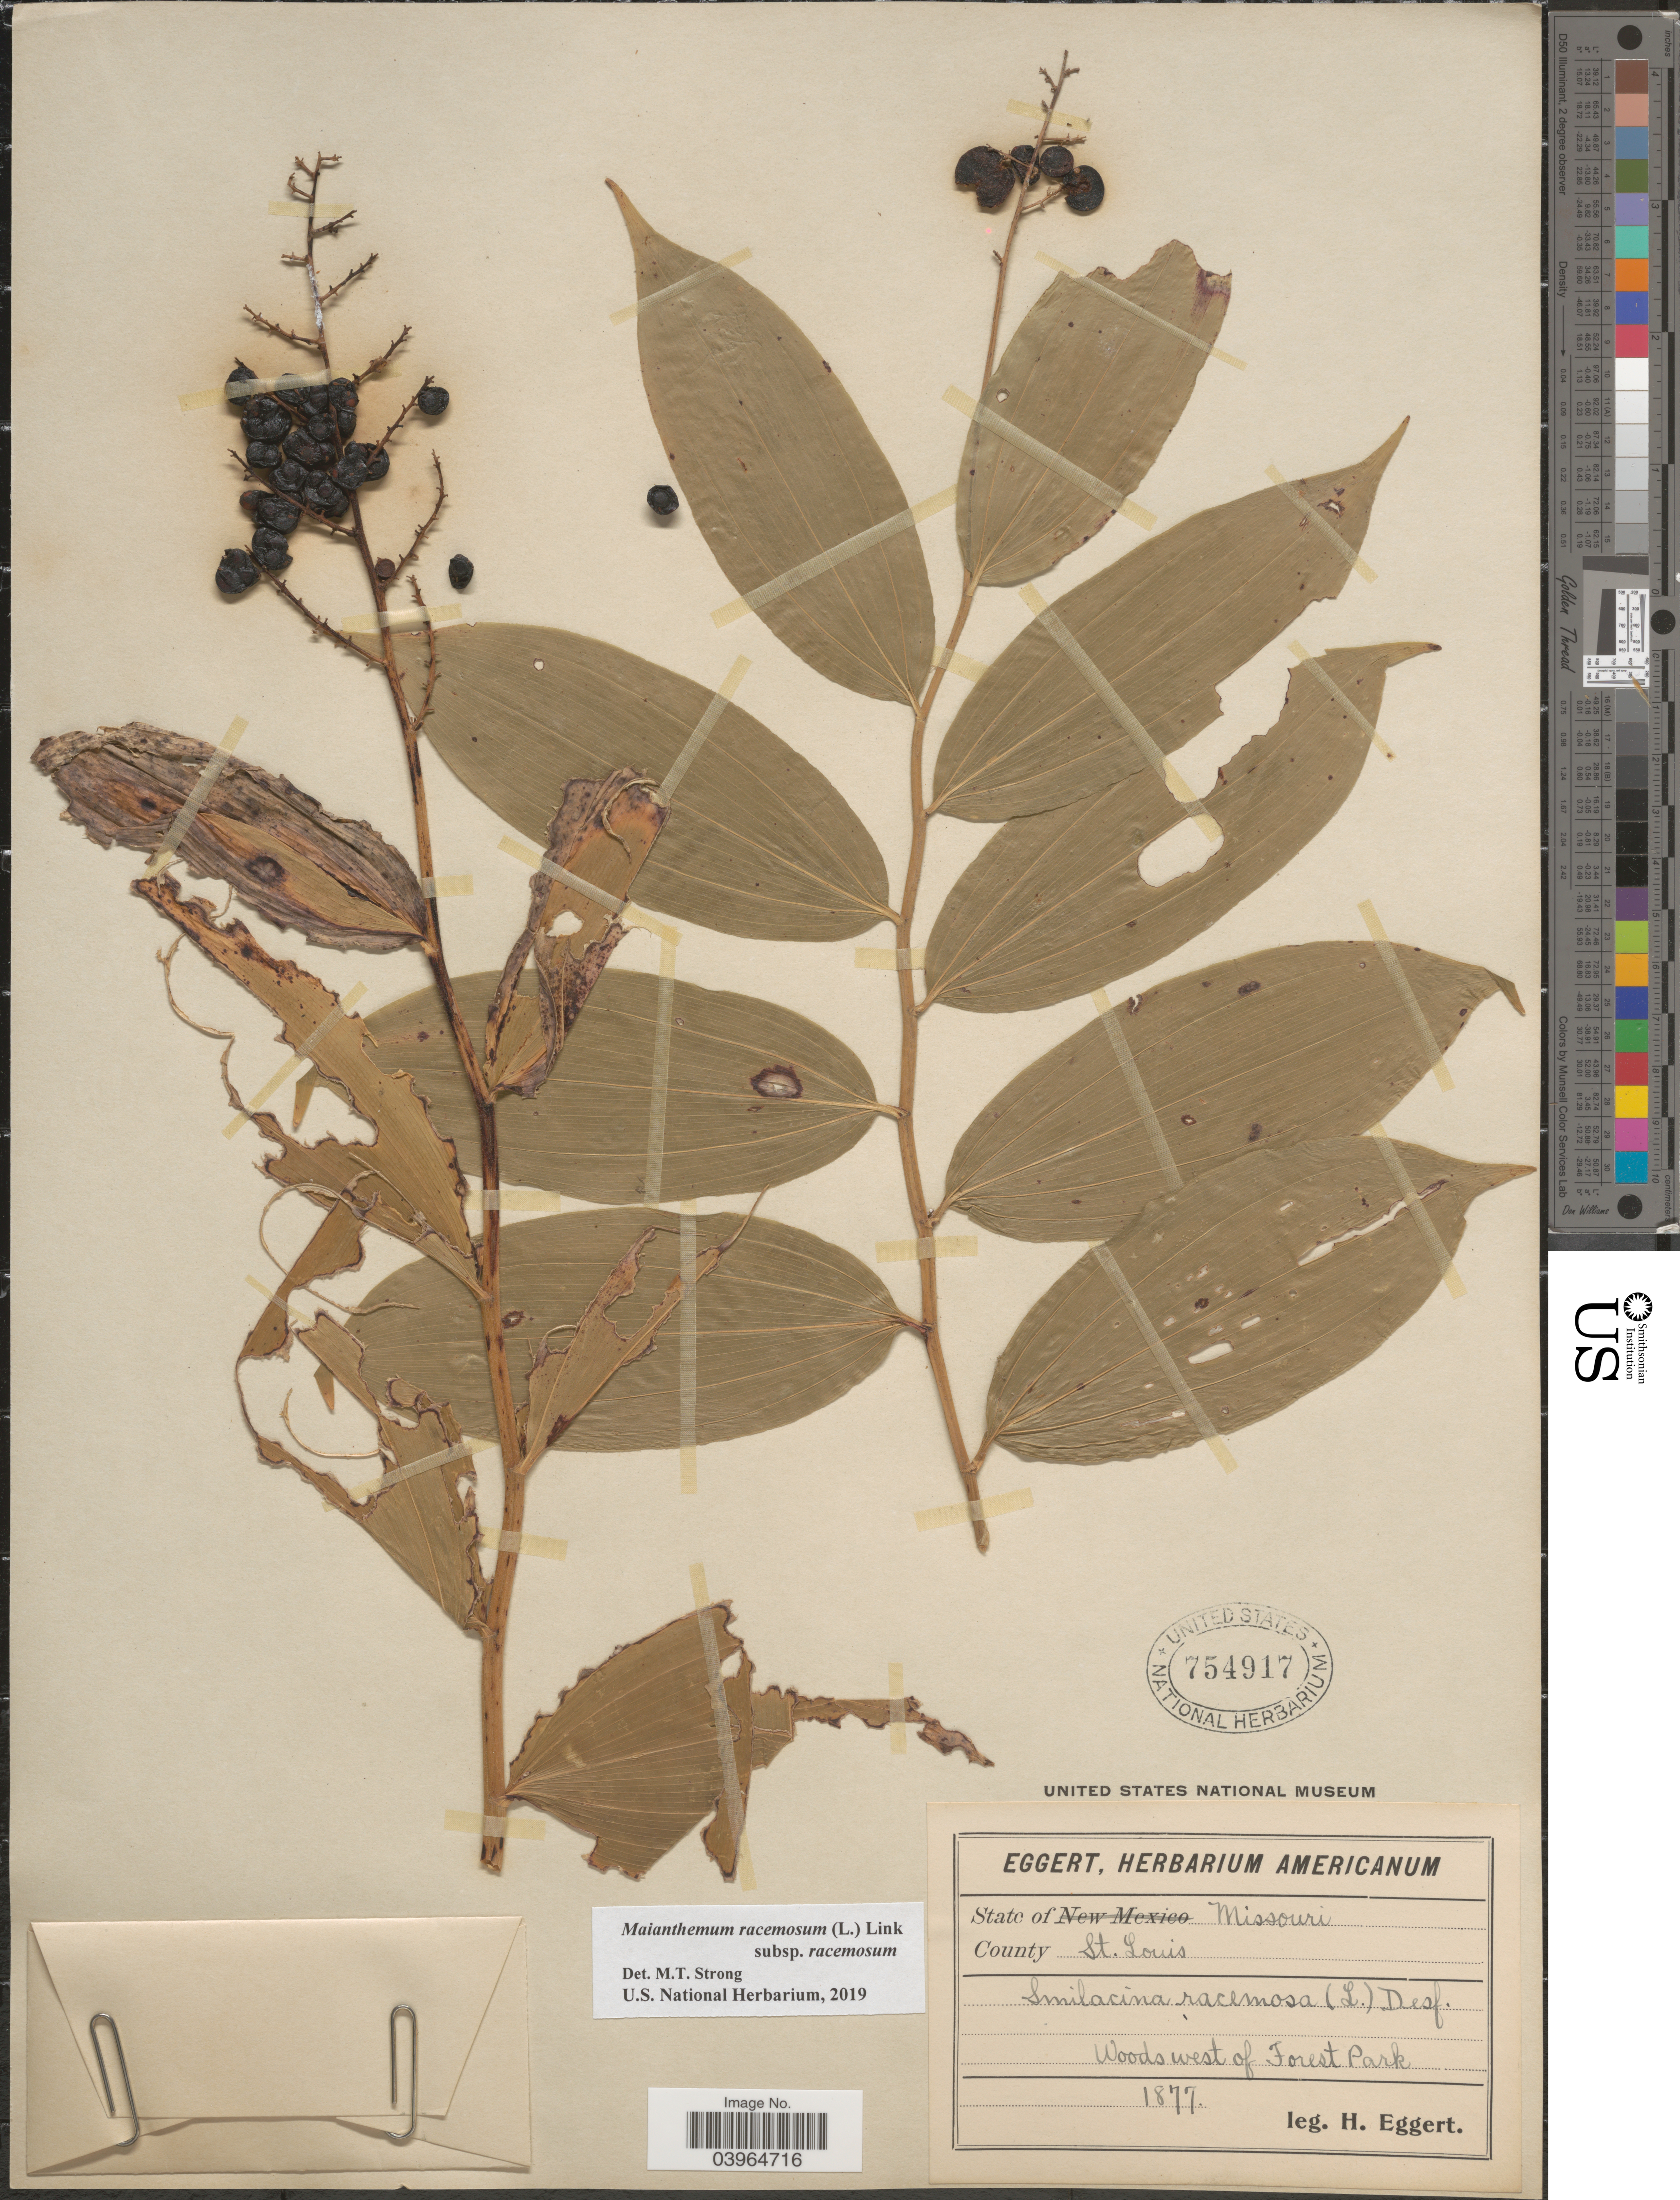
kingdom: Plantae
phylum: Tracheophyta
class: Liliopsida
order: Asparagales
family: Asparagaceae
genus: Maianthemum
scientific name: Maianthemum racemosum subsp. racemosum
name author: (L.) Link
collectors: H. Eggert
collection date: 1877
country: United States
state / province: Missouri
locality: County St. Louis. Woods west of Forest Park.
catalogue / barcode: US 754917